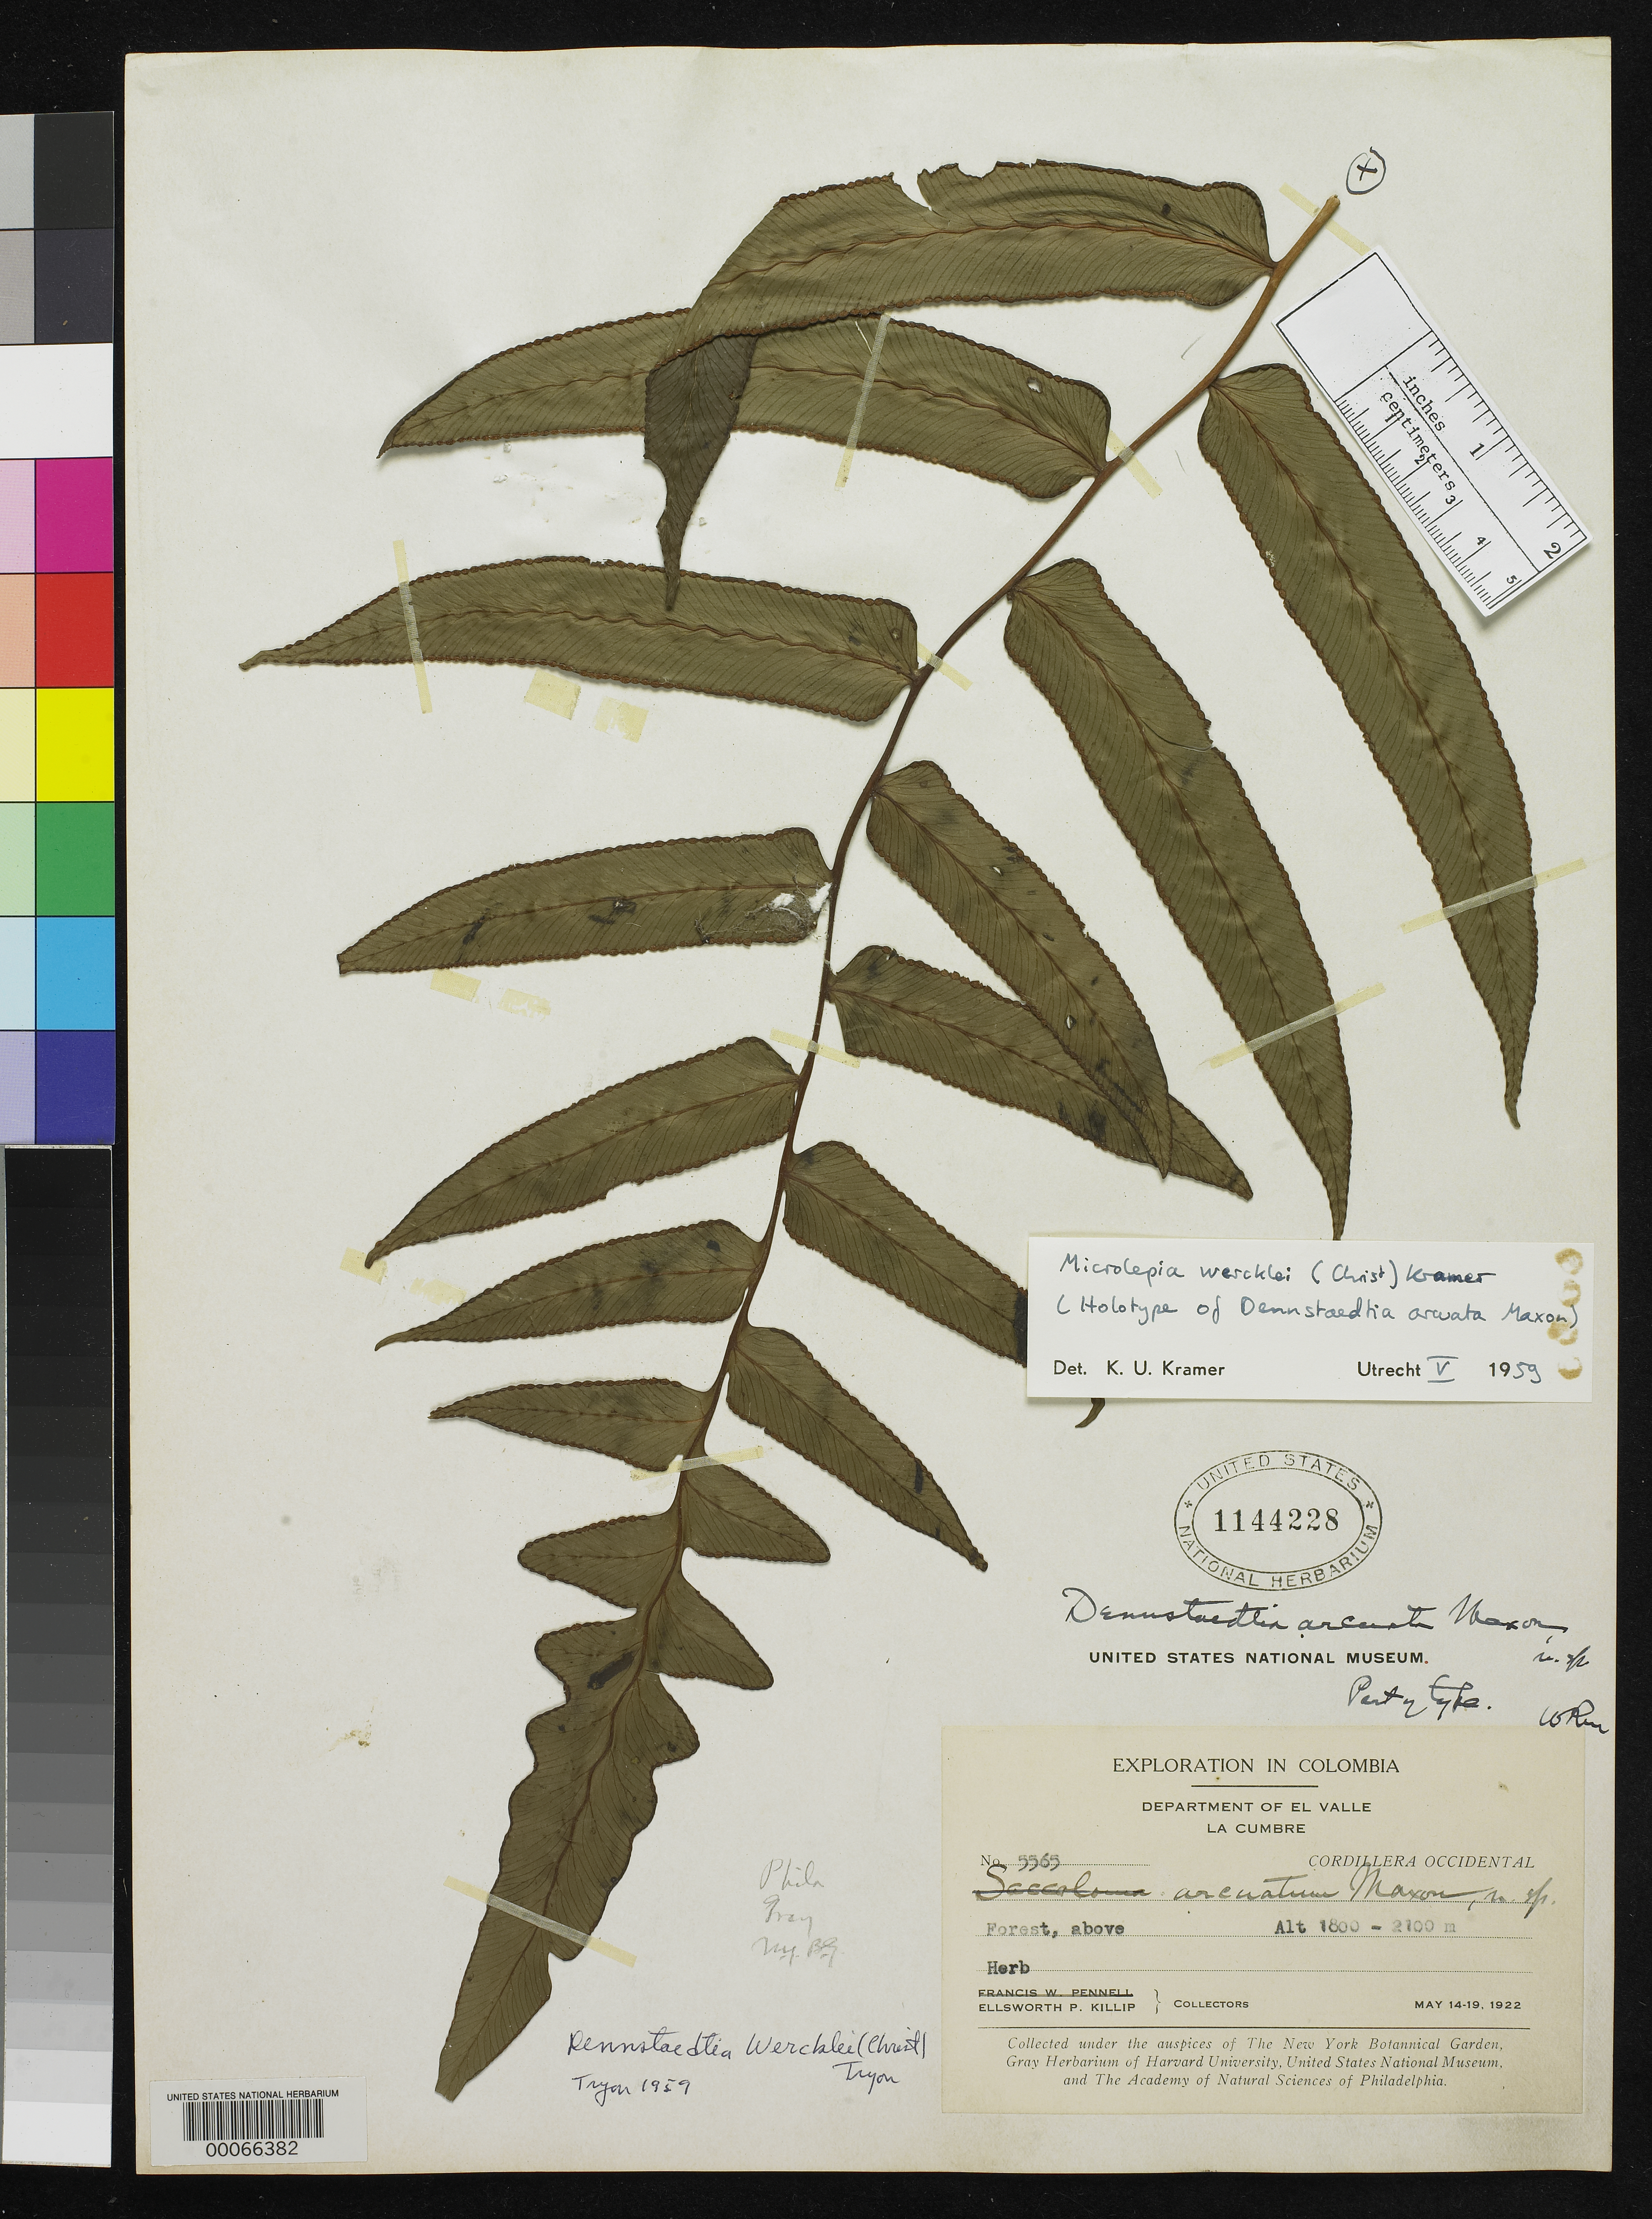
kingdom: Plantae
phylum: Tracheophyta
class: Polypodiopsida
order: Polypodiales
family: Dennstaedtiaceae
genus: Dennstaedtia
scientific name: Dennstaedtia arcuata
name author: Maxon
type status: Holotype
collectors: E. P. Killip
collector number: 5565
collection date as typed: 14 May 1922 to 19 May 1922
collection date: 1922-05-14/1922-05-19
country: Colombia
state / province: Valle del Cauca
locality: La Cumbe, Cordillera Occidental.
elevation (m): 1800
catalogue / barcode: US 1144228